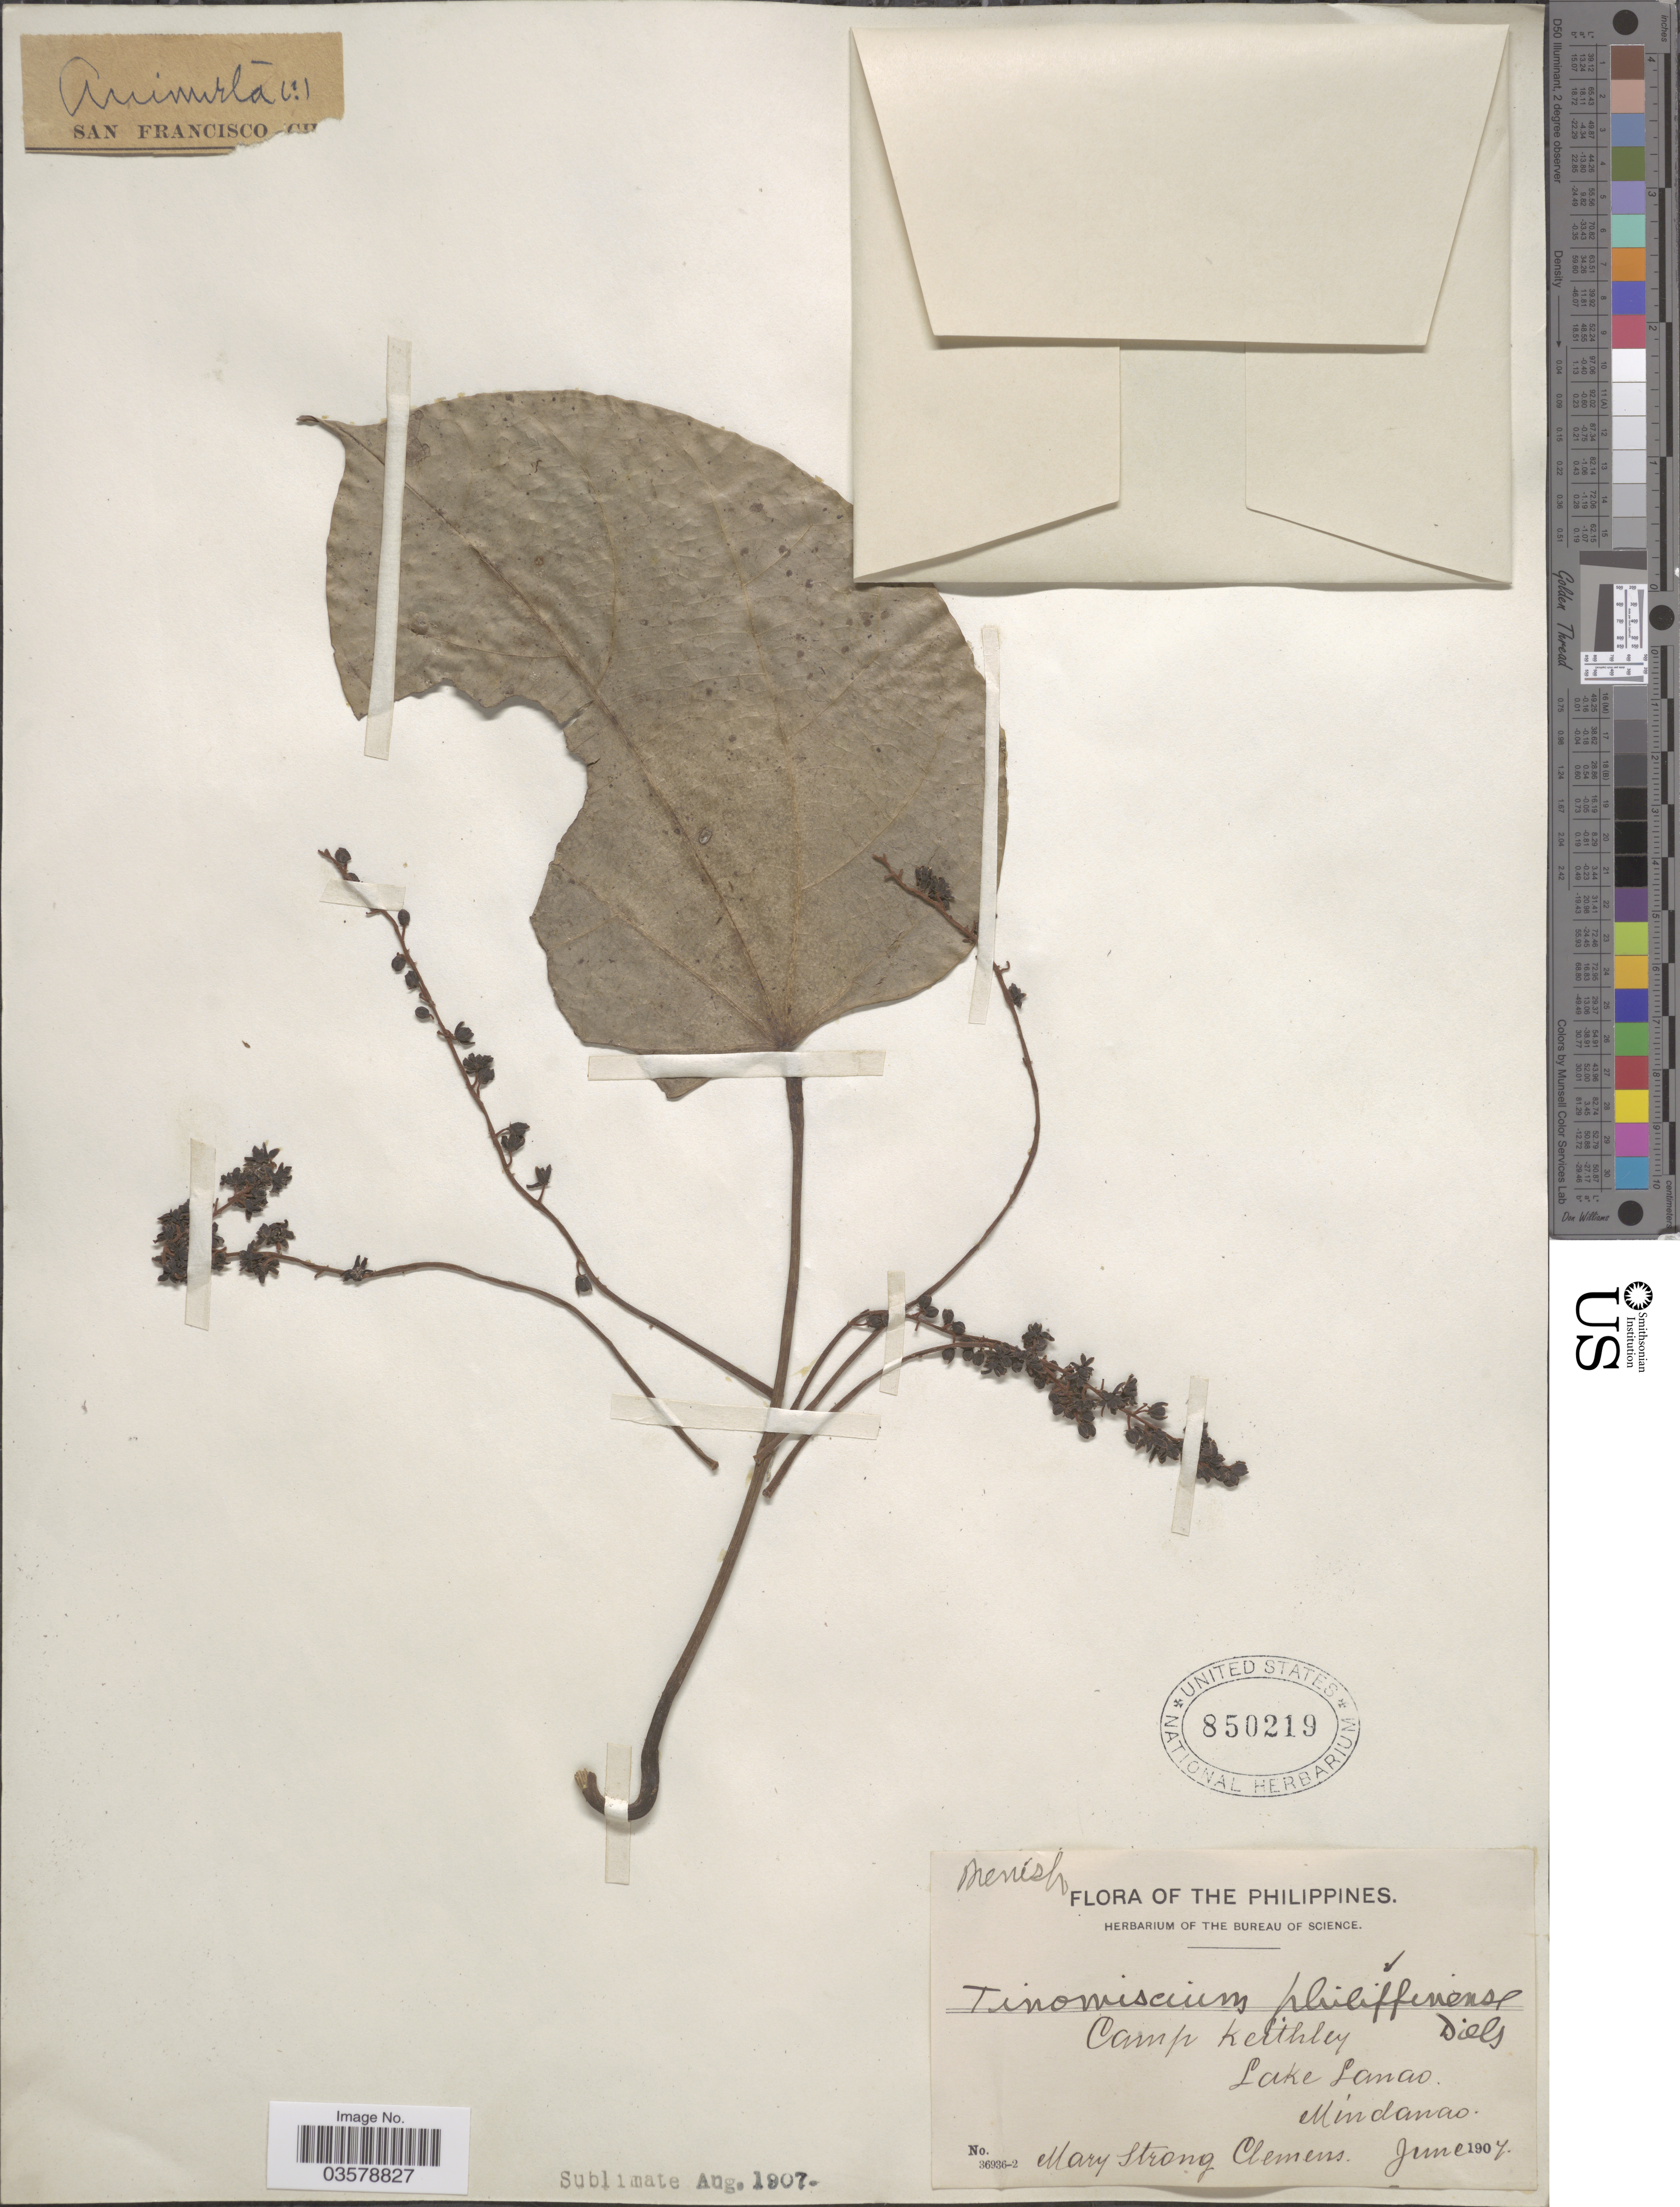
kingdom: Plantae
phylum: Tracheophyta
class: Magnoliopsida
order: Ranunculales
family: Menispermaceae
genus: Tinomiscium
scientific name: Tinomiscium petiolare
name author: Hook. f. & Thoms.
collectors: M. S. Clemens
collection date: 1907-06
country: Philippines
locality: Camp Keithley. Lake Lanao. Mindanao.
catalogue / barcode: US 850219